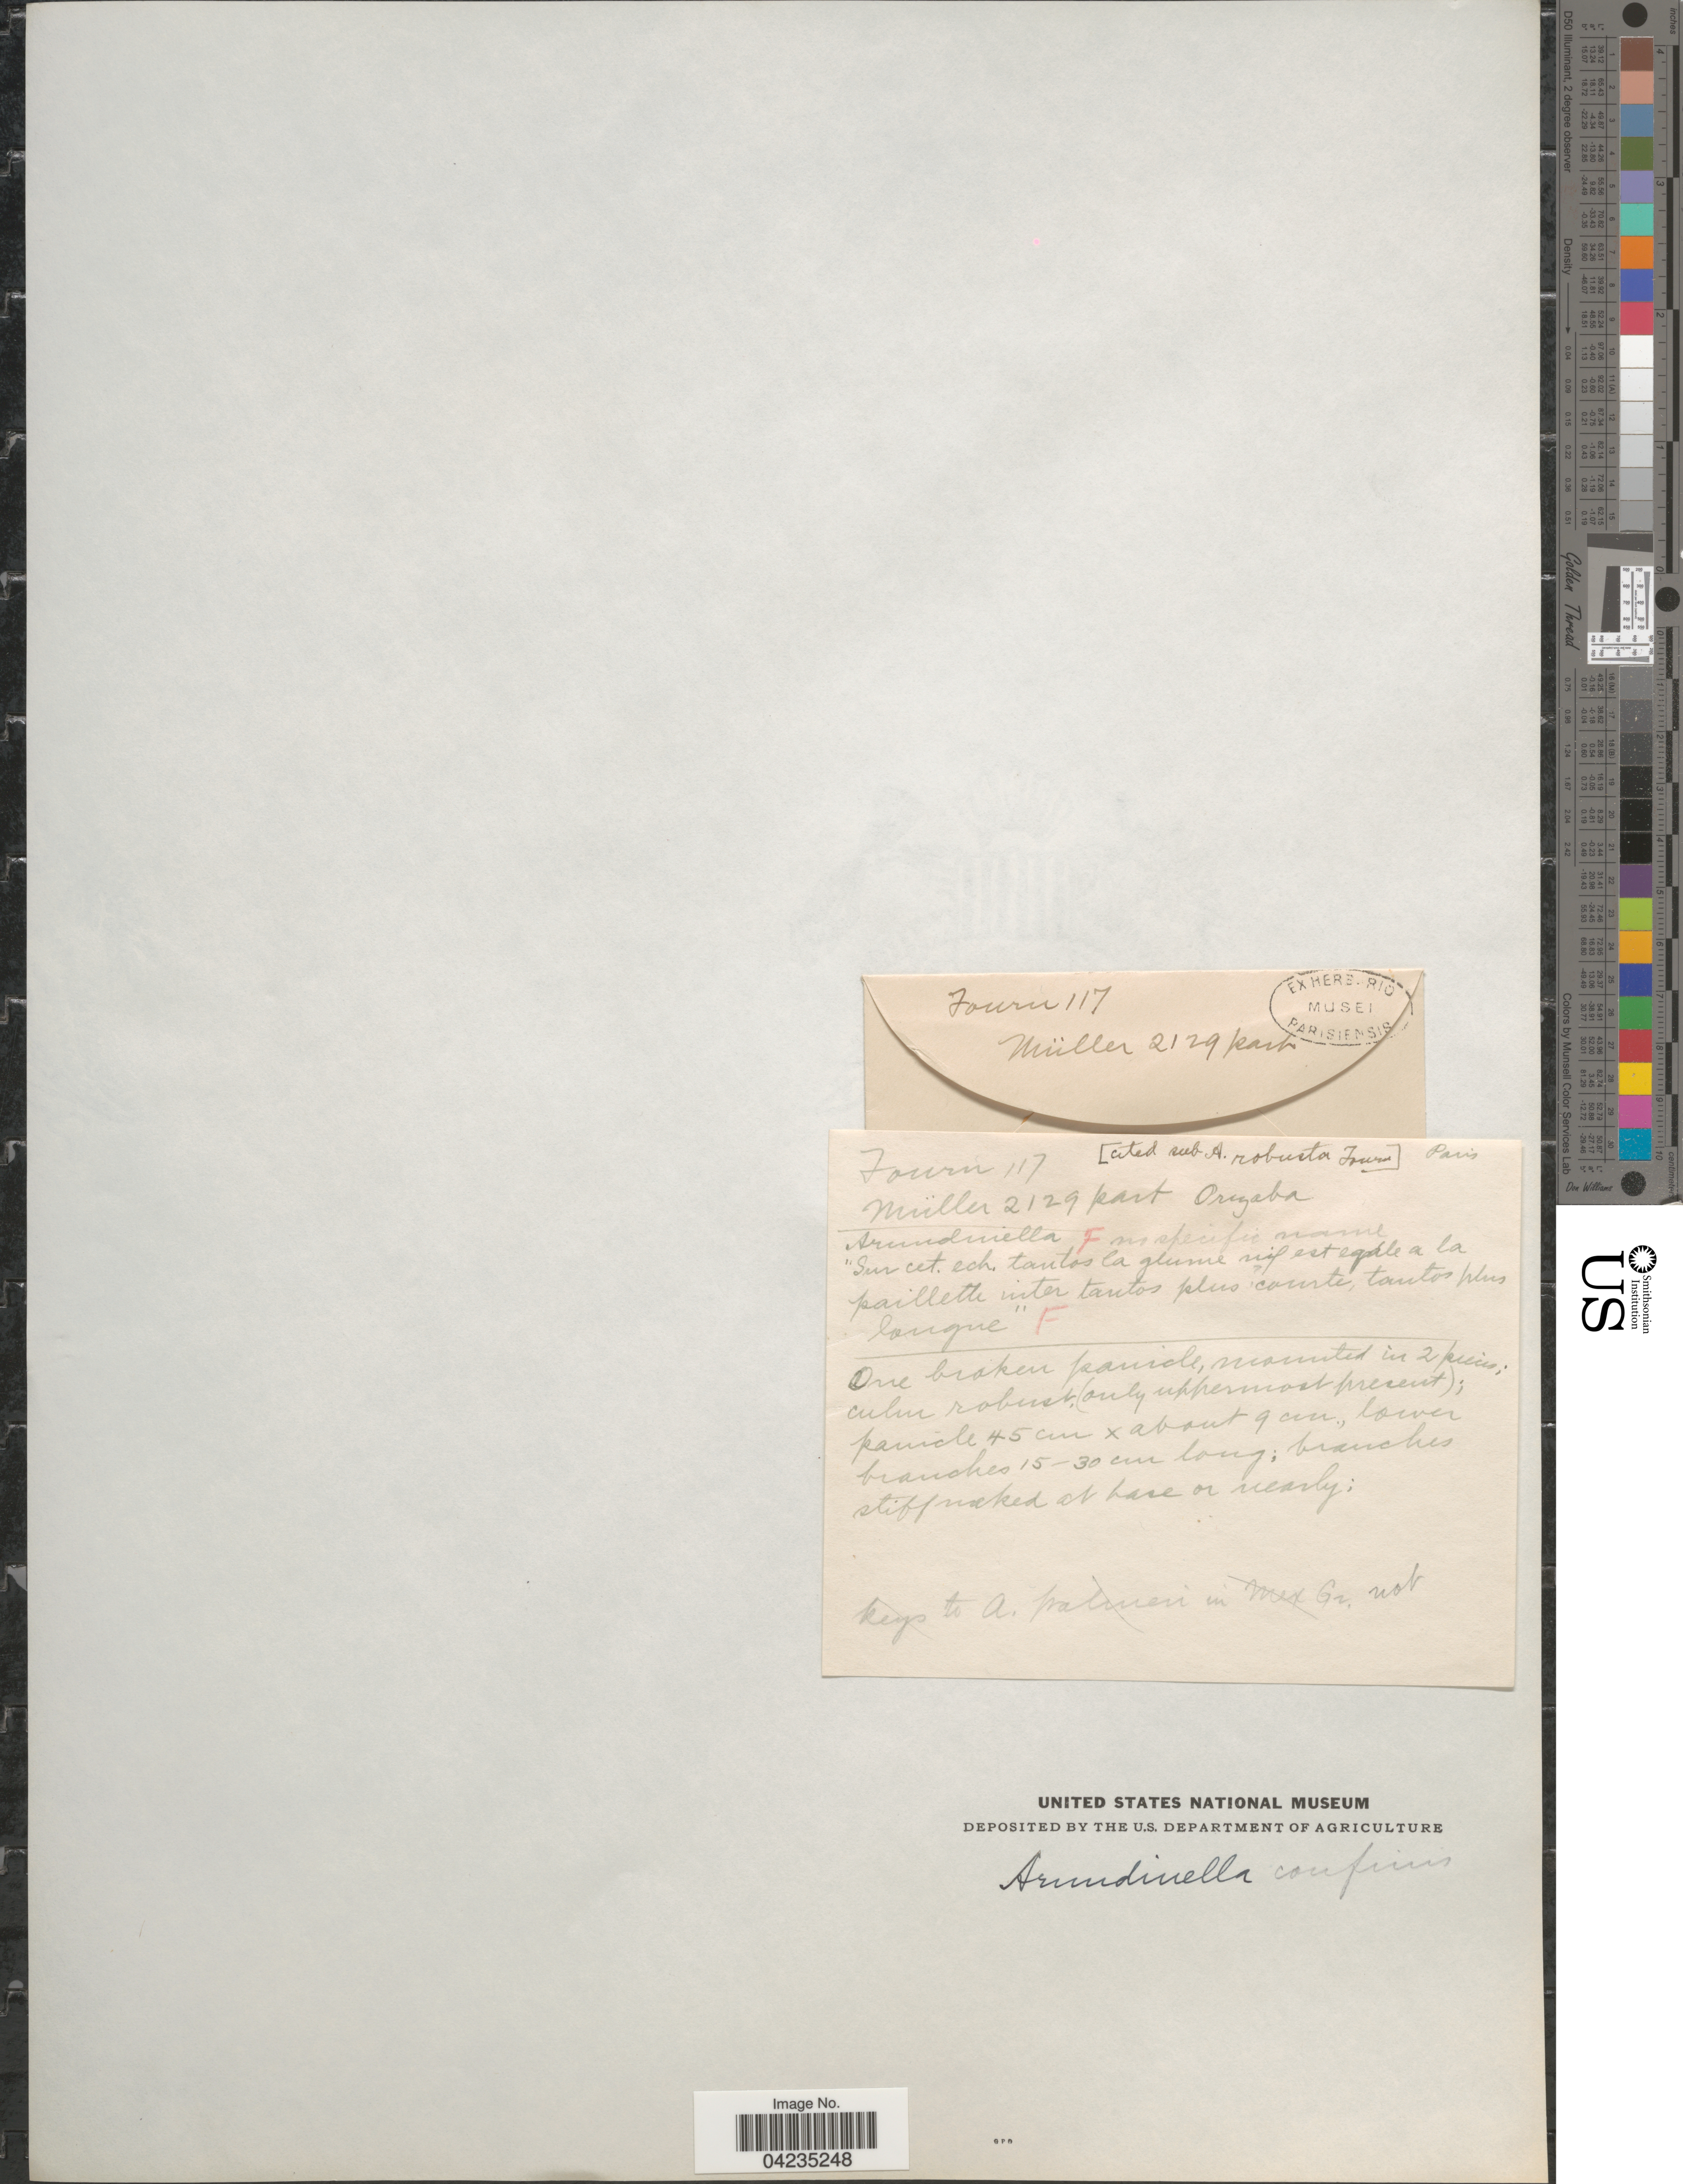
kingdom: Plantae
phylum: Tracheophyta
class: Liliopsida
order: Poales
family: Poaceae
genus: Arundinella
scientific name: Arundinella hispida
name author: (Humb. & Bonpl. ex Willd.) Kuntze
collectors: -- Müller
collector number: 2129part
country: Mexico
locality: Orizaba.